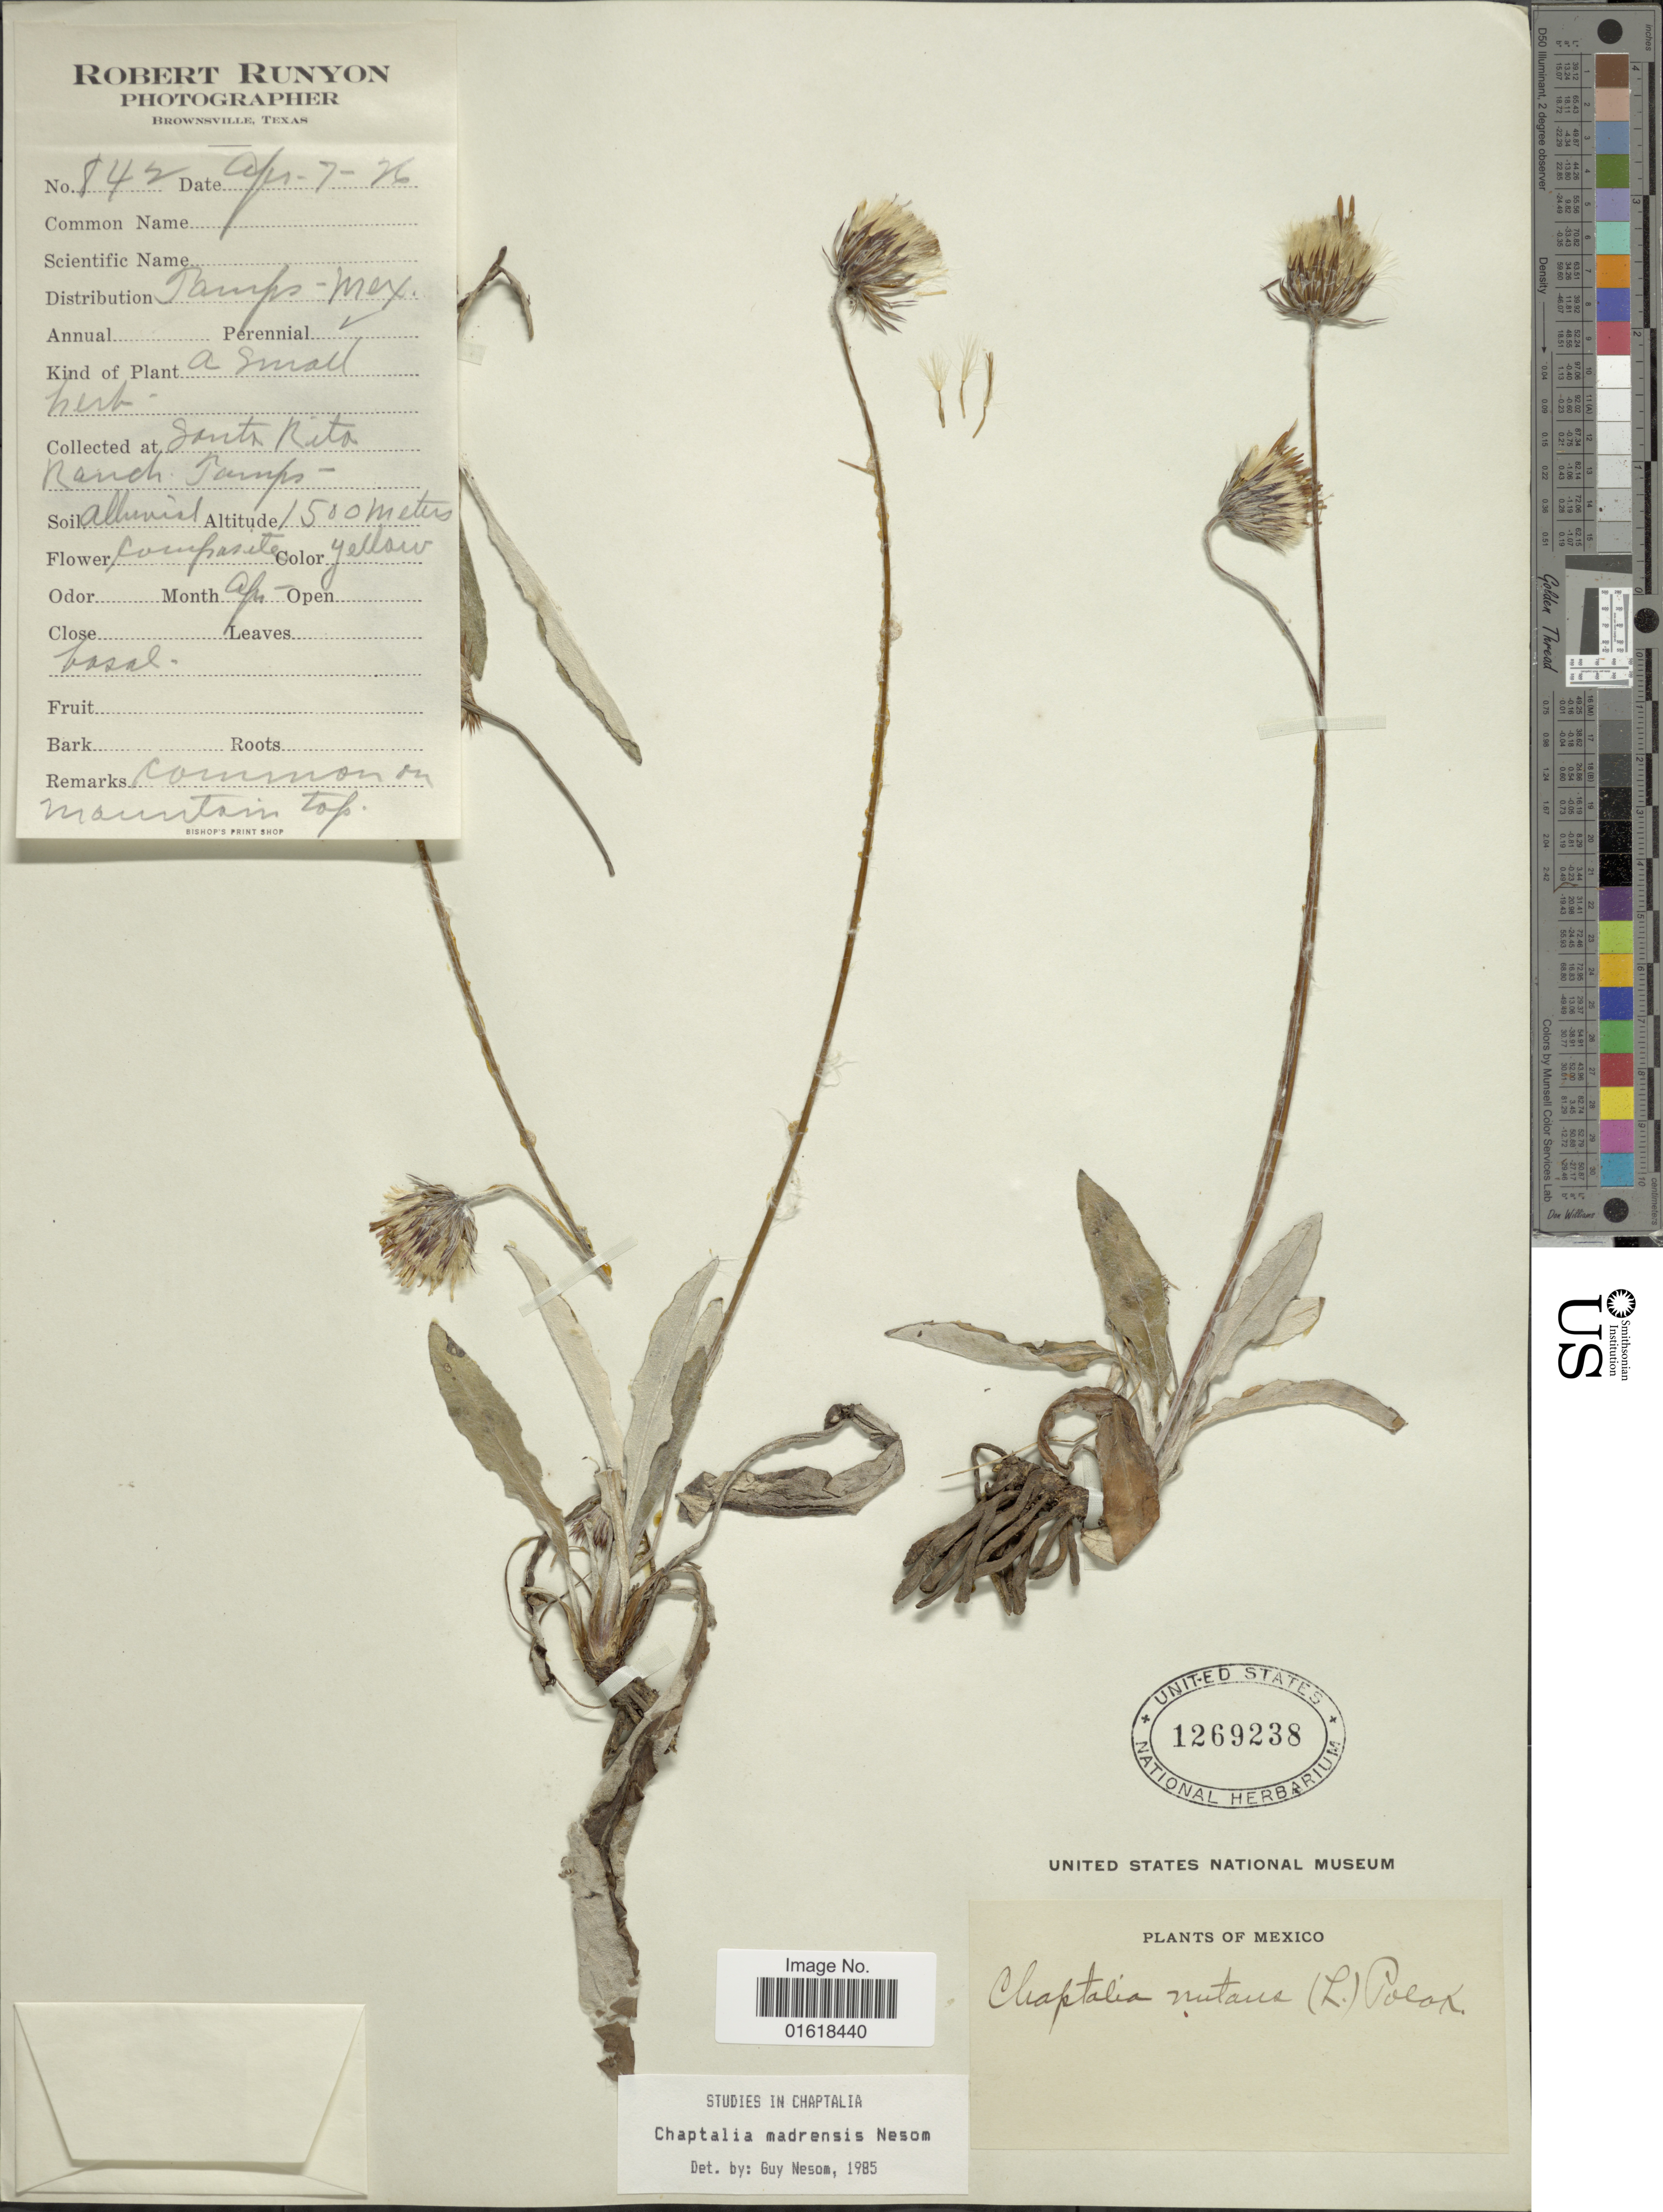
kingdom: Plantae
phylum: Tracheophyta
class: Magnoliopsida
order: Asterales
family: Asteraceae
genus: Chaptalia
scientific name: Chaptalia madrensis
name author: G.L. Nesom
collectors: R. Runyon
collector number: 842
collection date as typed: Transcribed d/m/y: 7/4/26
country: Mexico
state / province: Tamaulipas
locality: Santa Rita Ranch Tamps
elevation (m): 1500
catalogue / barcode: US 1269238